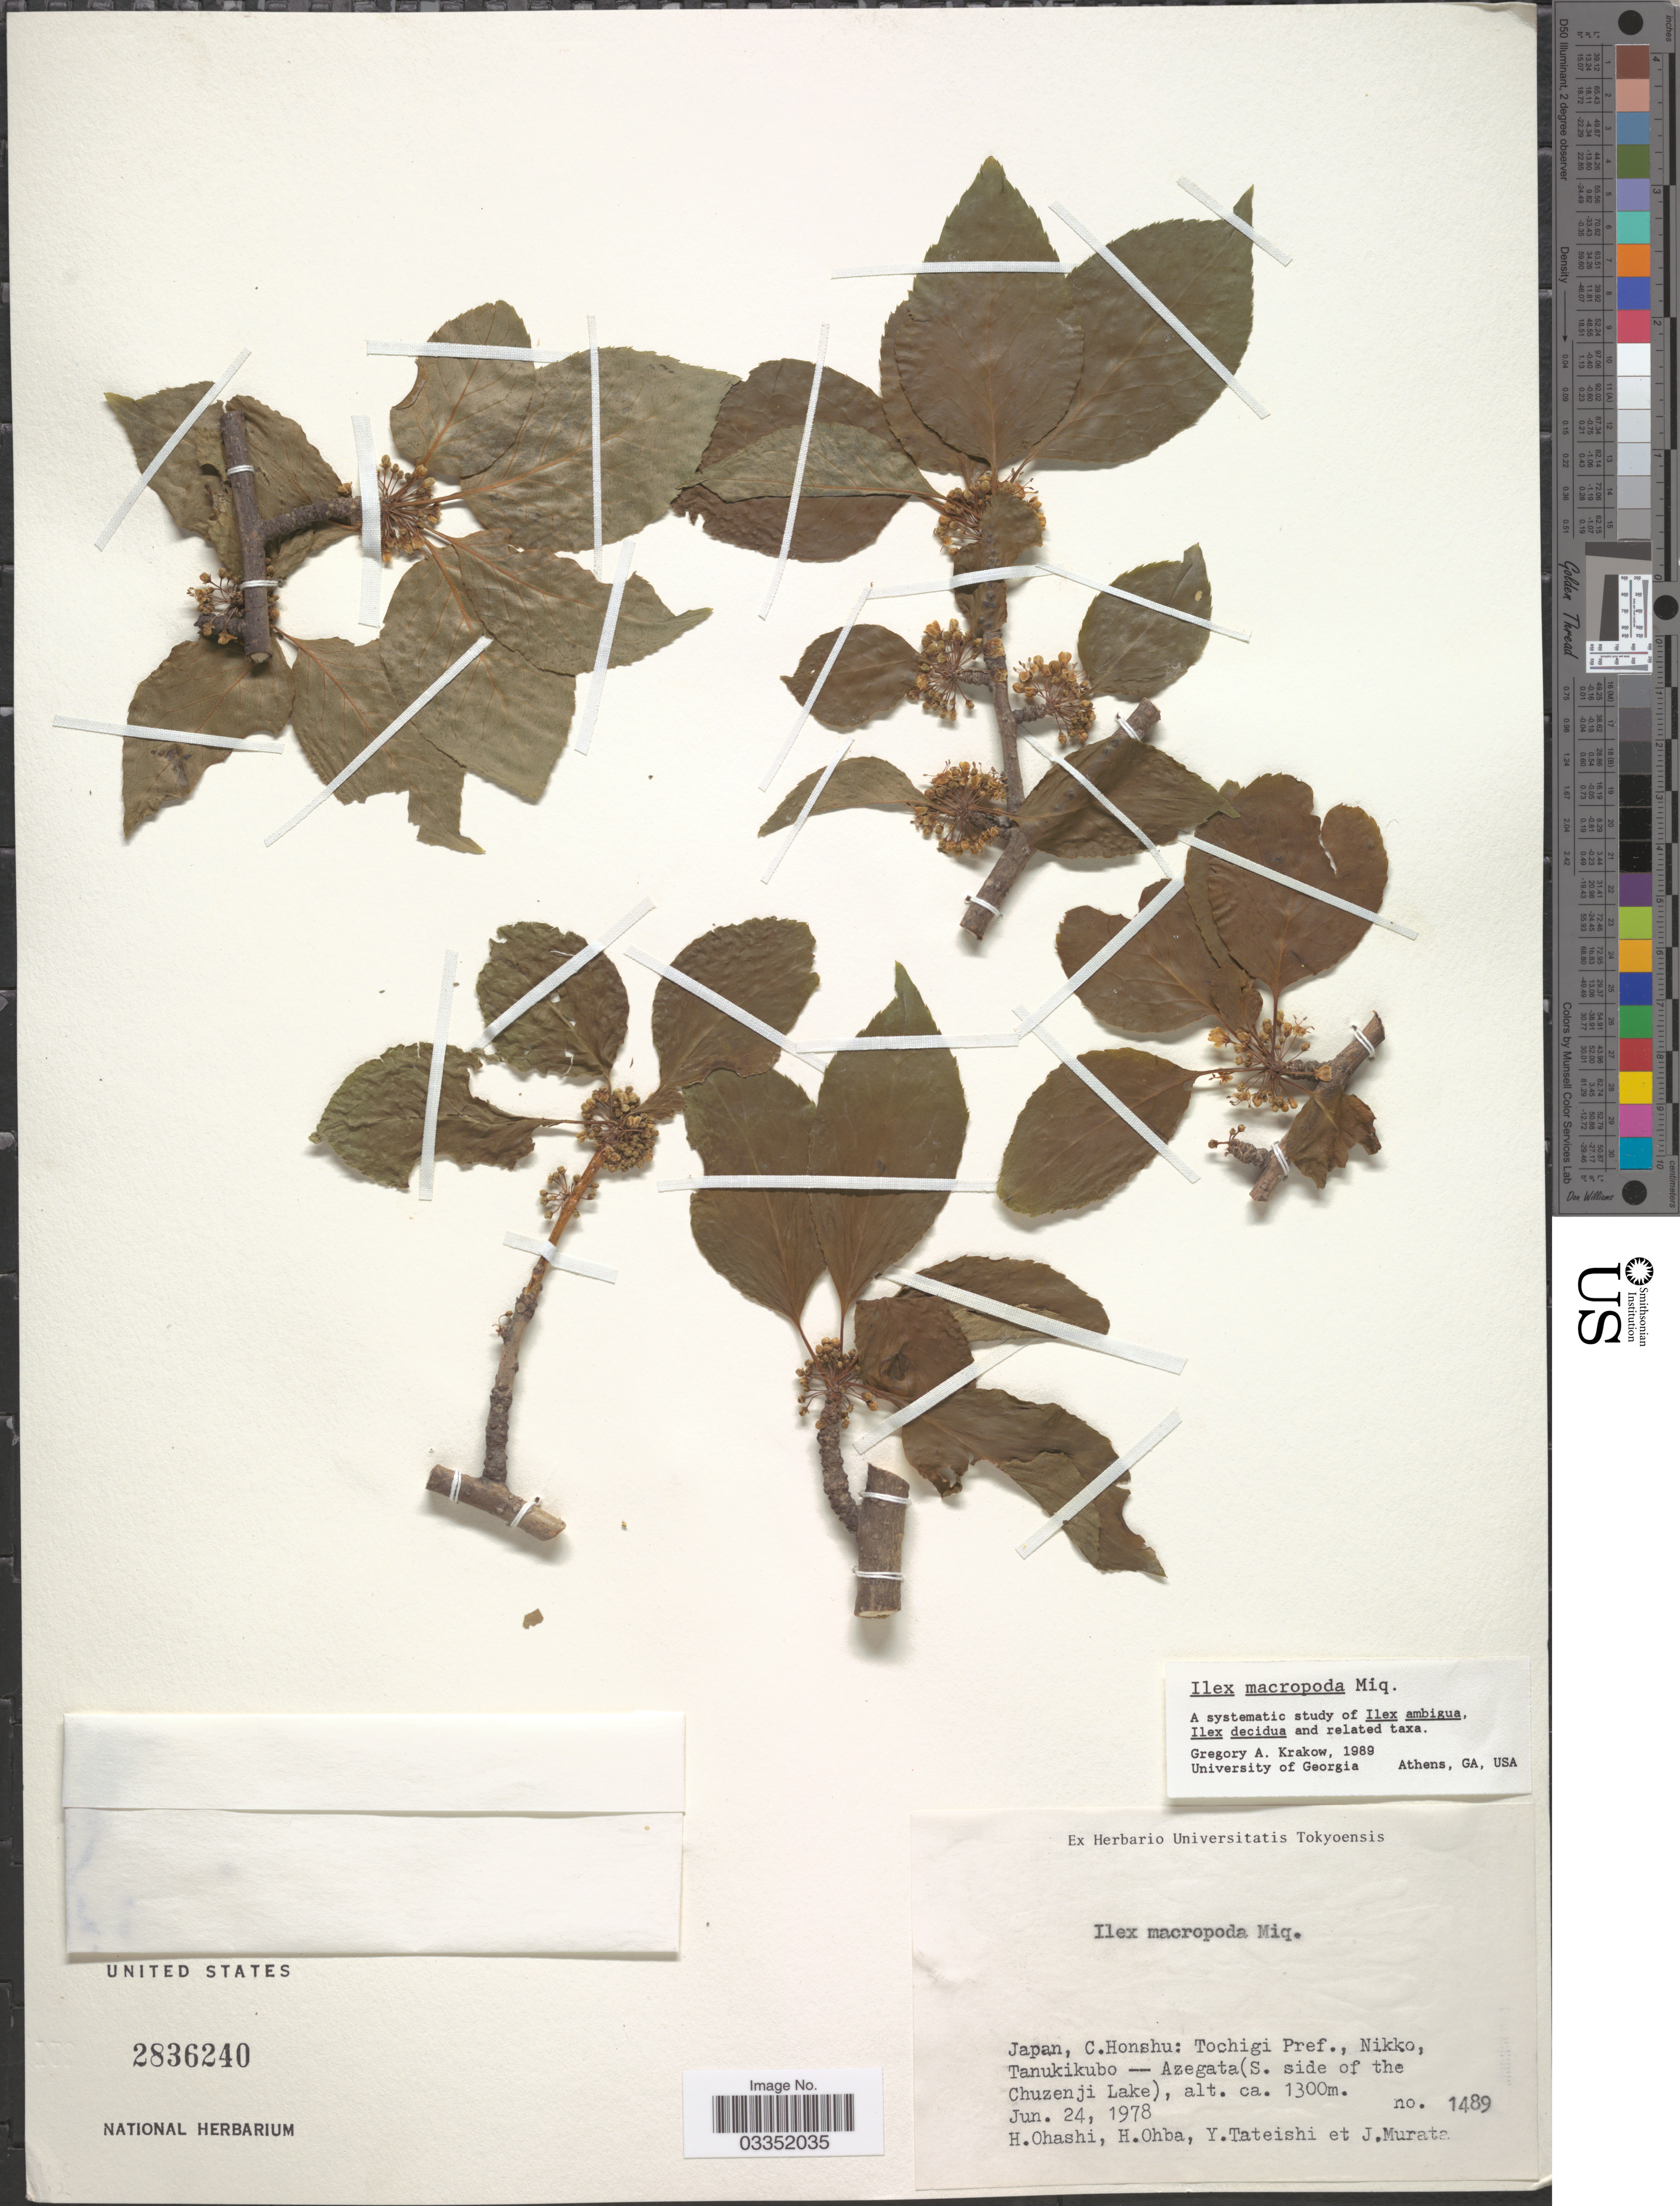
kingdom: Plantae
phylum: Tracheophyta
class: Magnoliopsida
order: Aquifoliales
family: Aquifoliaceae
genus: Ilex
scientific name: Ilex macropoda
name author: Miq.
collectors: H. Ohashi, H. Ohba, Y. Tateishi & J. Murata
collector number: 1489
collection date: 1978-06-24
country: Japan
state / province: Totigi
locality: C. Honshu: Tochigi Pref., Nikko, Tanukikubo --Azegata (S. side of the Chuzenji Lake).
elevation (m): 1300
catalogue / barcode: US 2836240